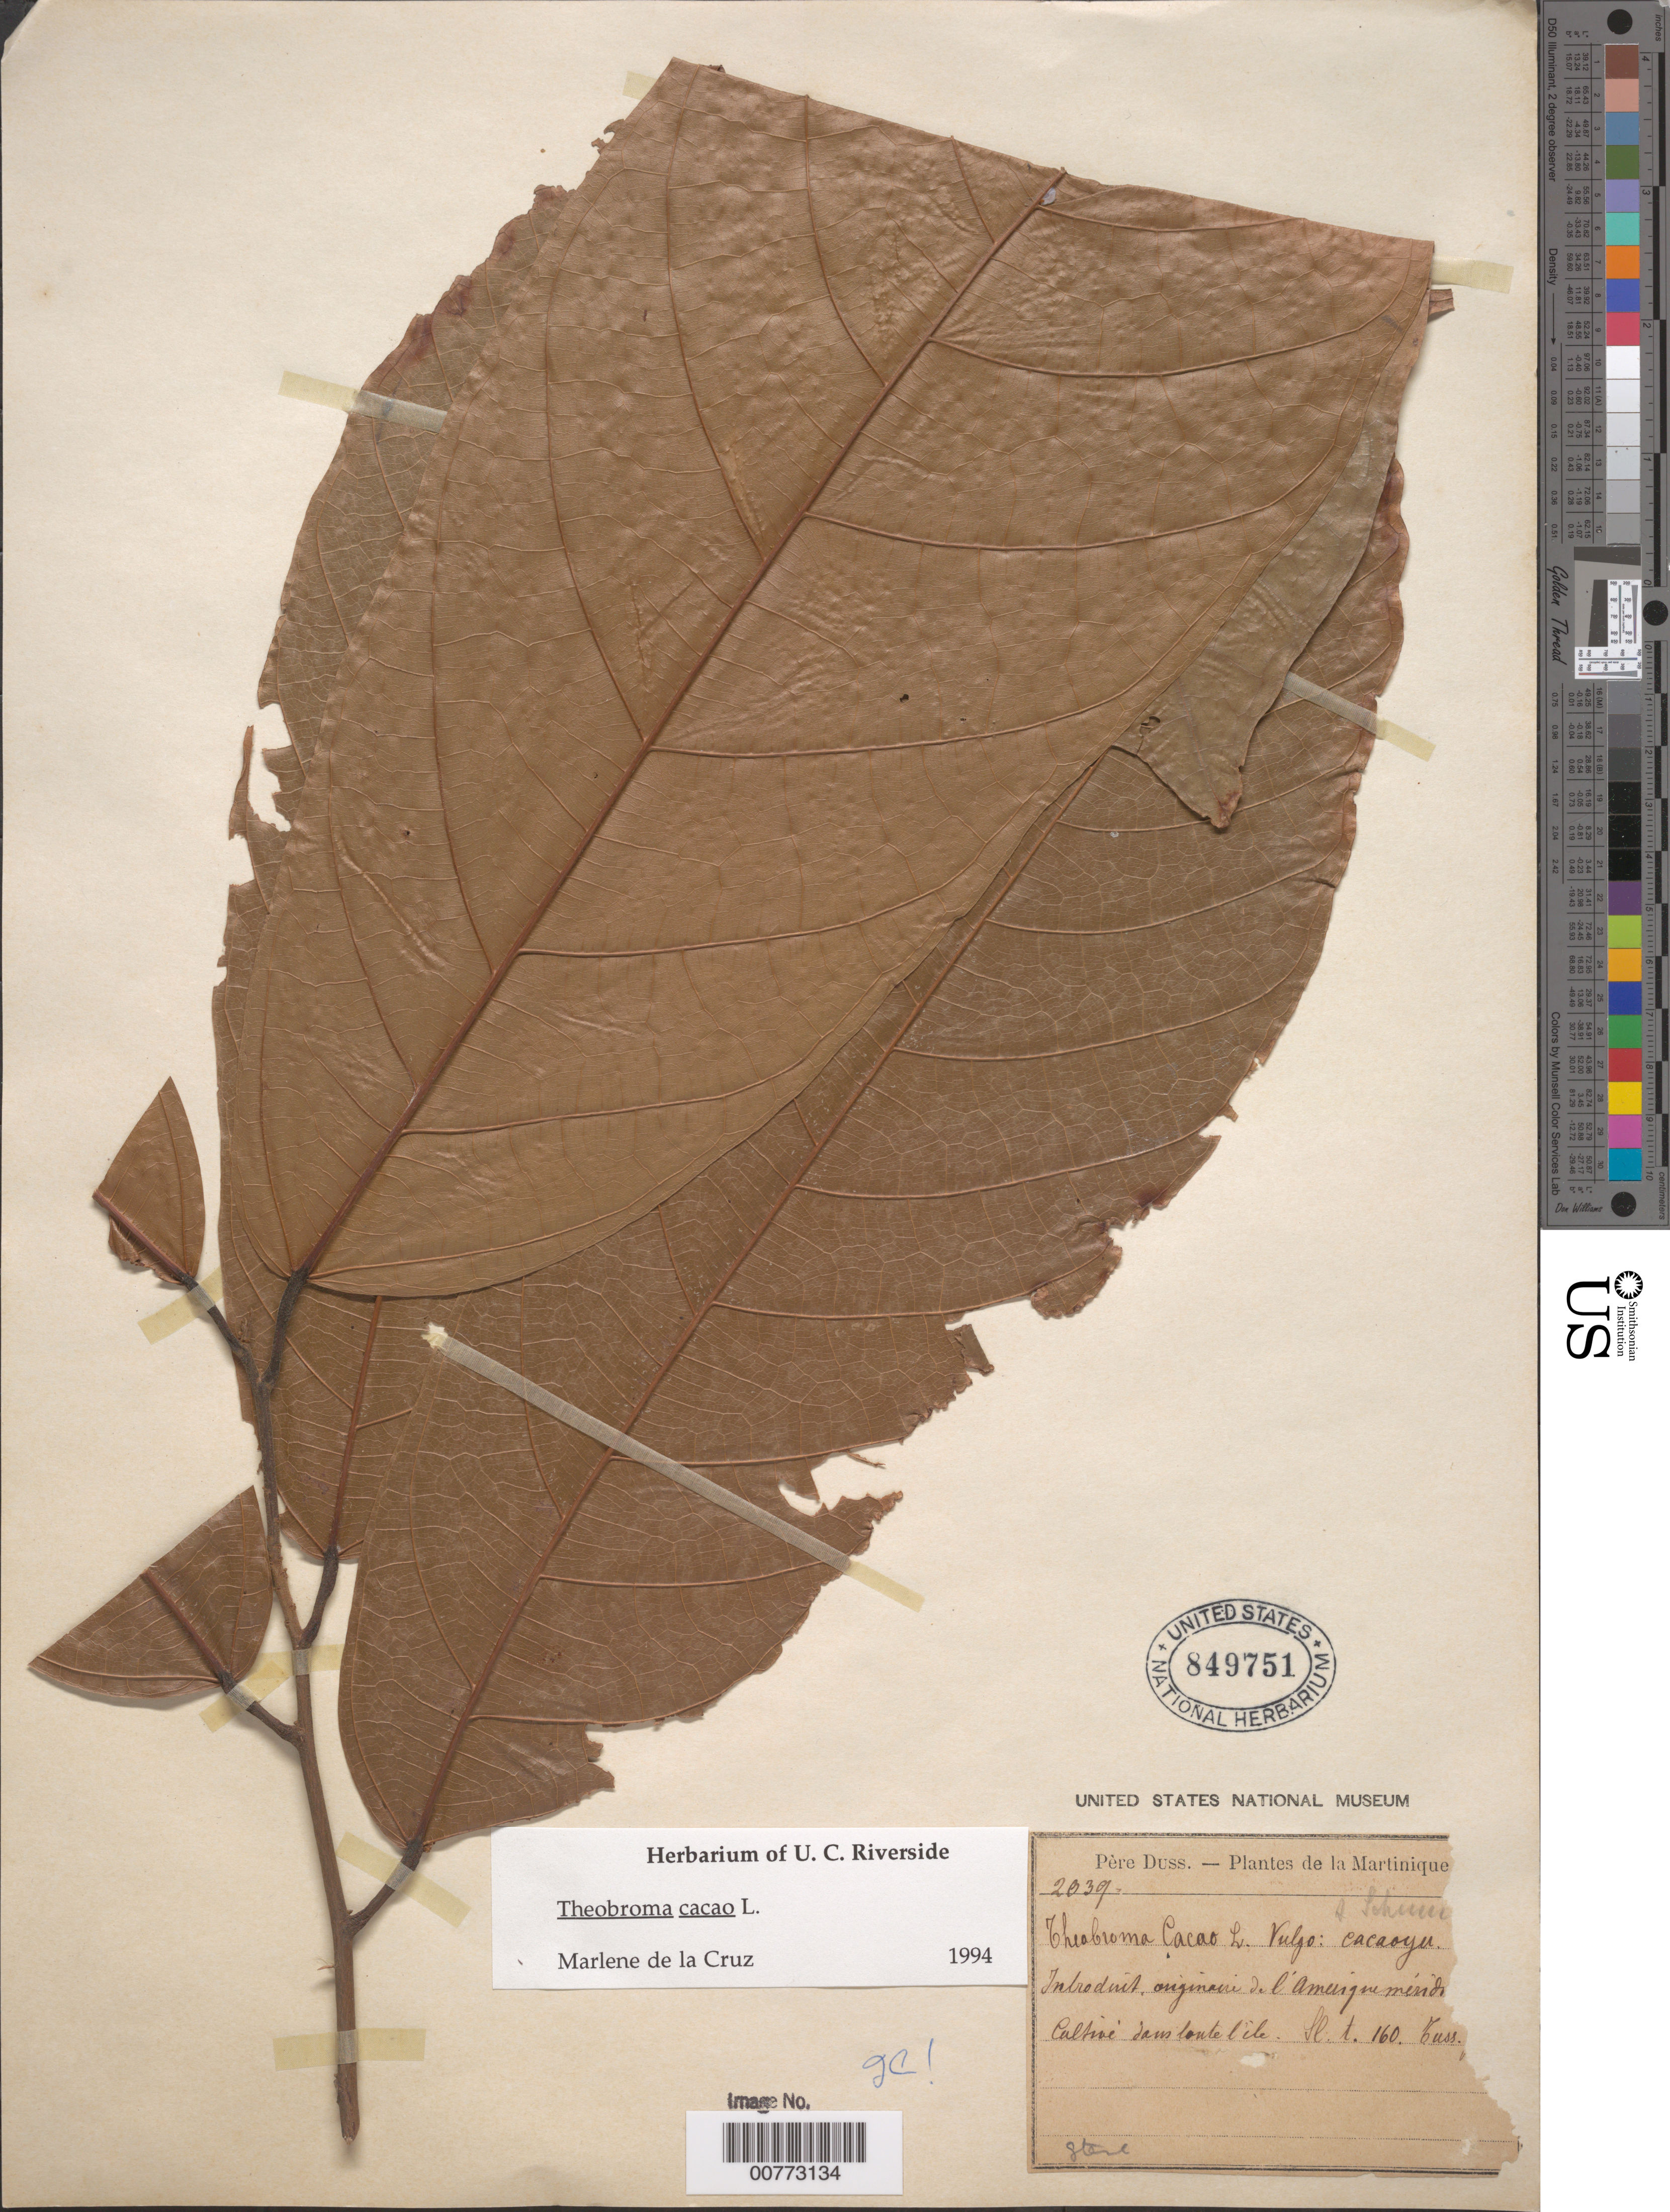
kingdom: Plantae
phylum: Tracheophyta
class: Magnoliopsida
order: Malvales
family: Malvaceae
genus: Theobroma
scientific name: Theobroma cacao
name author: L.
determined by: de la Cruz, M.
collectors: Père Duss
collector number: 2039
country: Martinique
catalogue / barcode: US 849751